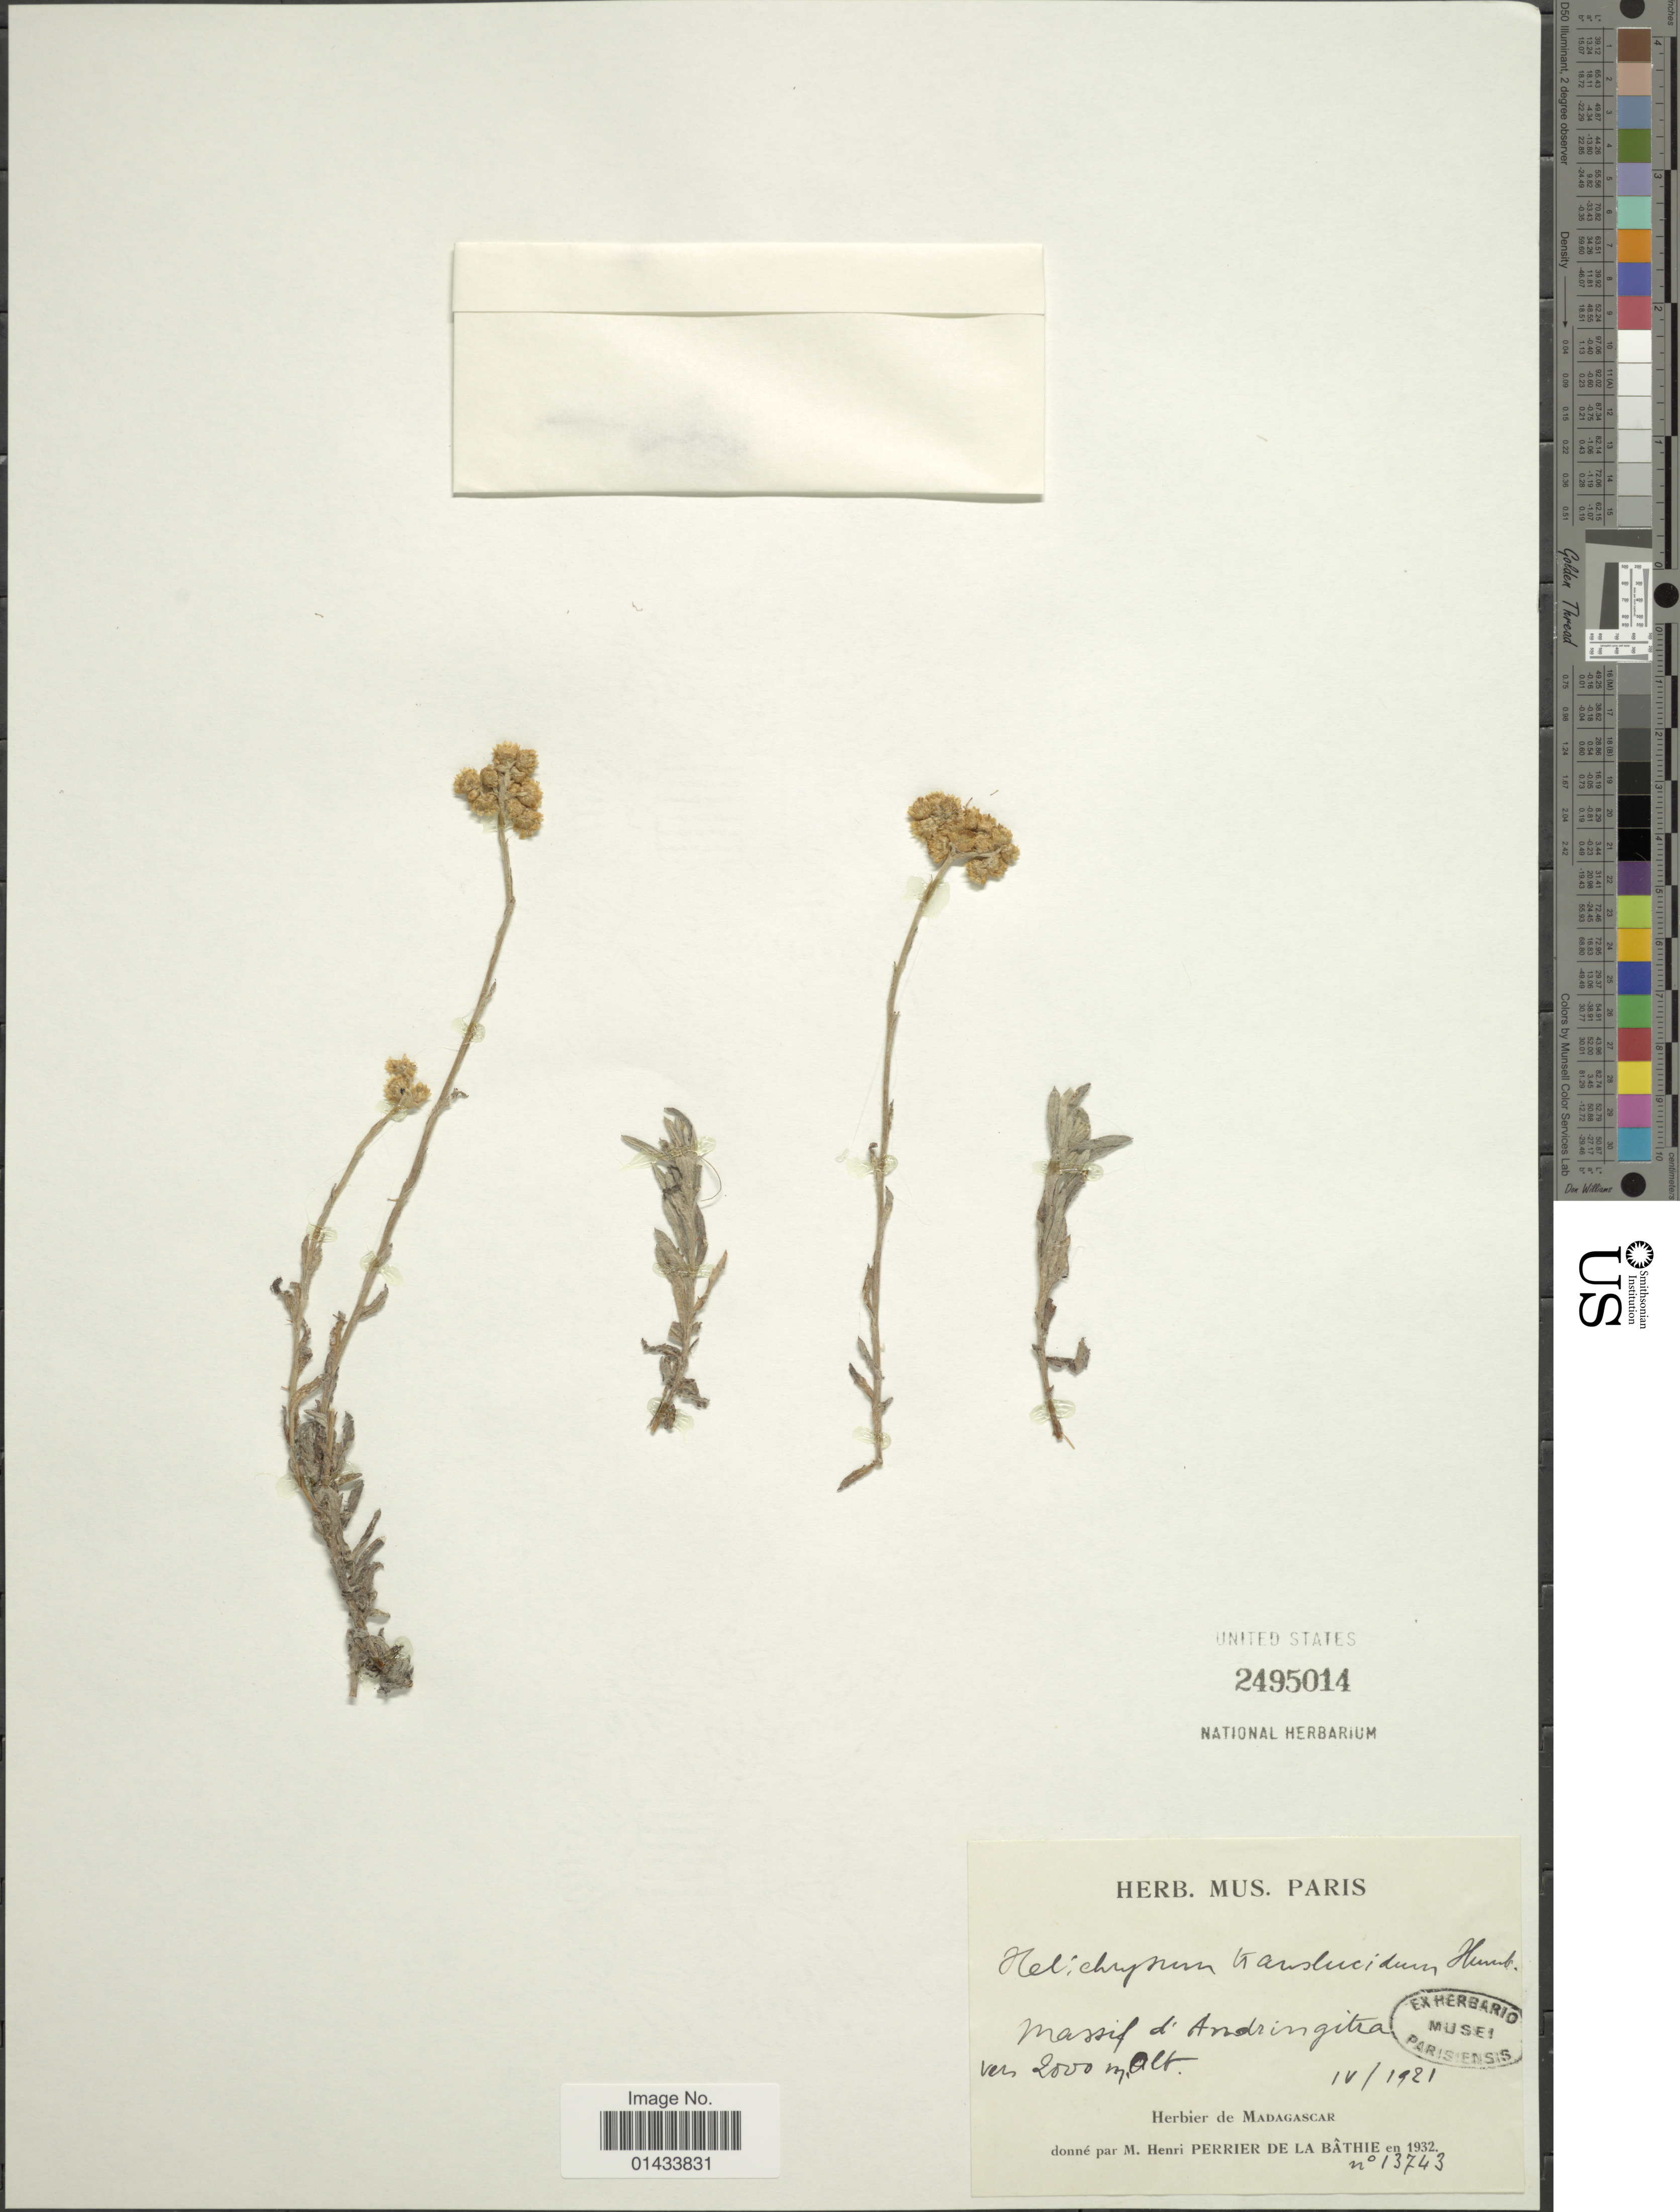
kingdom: Plantae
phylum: Tracheophyta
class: Magnoliopsida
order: Asterales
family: Asteraceae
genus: Helichrysum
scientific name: Helichrysum transludcidum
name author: Humbert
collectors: H. Perrier de la Bâthie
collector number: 13743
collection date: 1921-04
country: Madagascar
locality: Massif d'Andringitra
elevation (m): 2000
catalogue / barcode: US 2495014